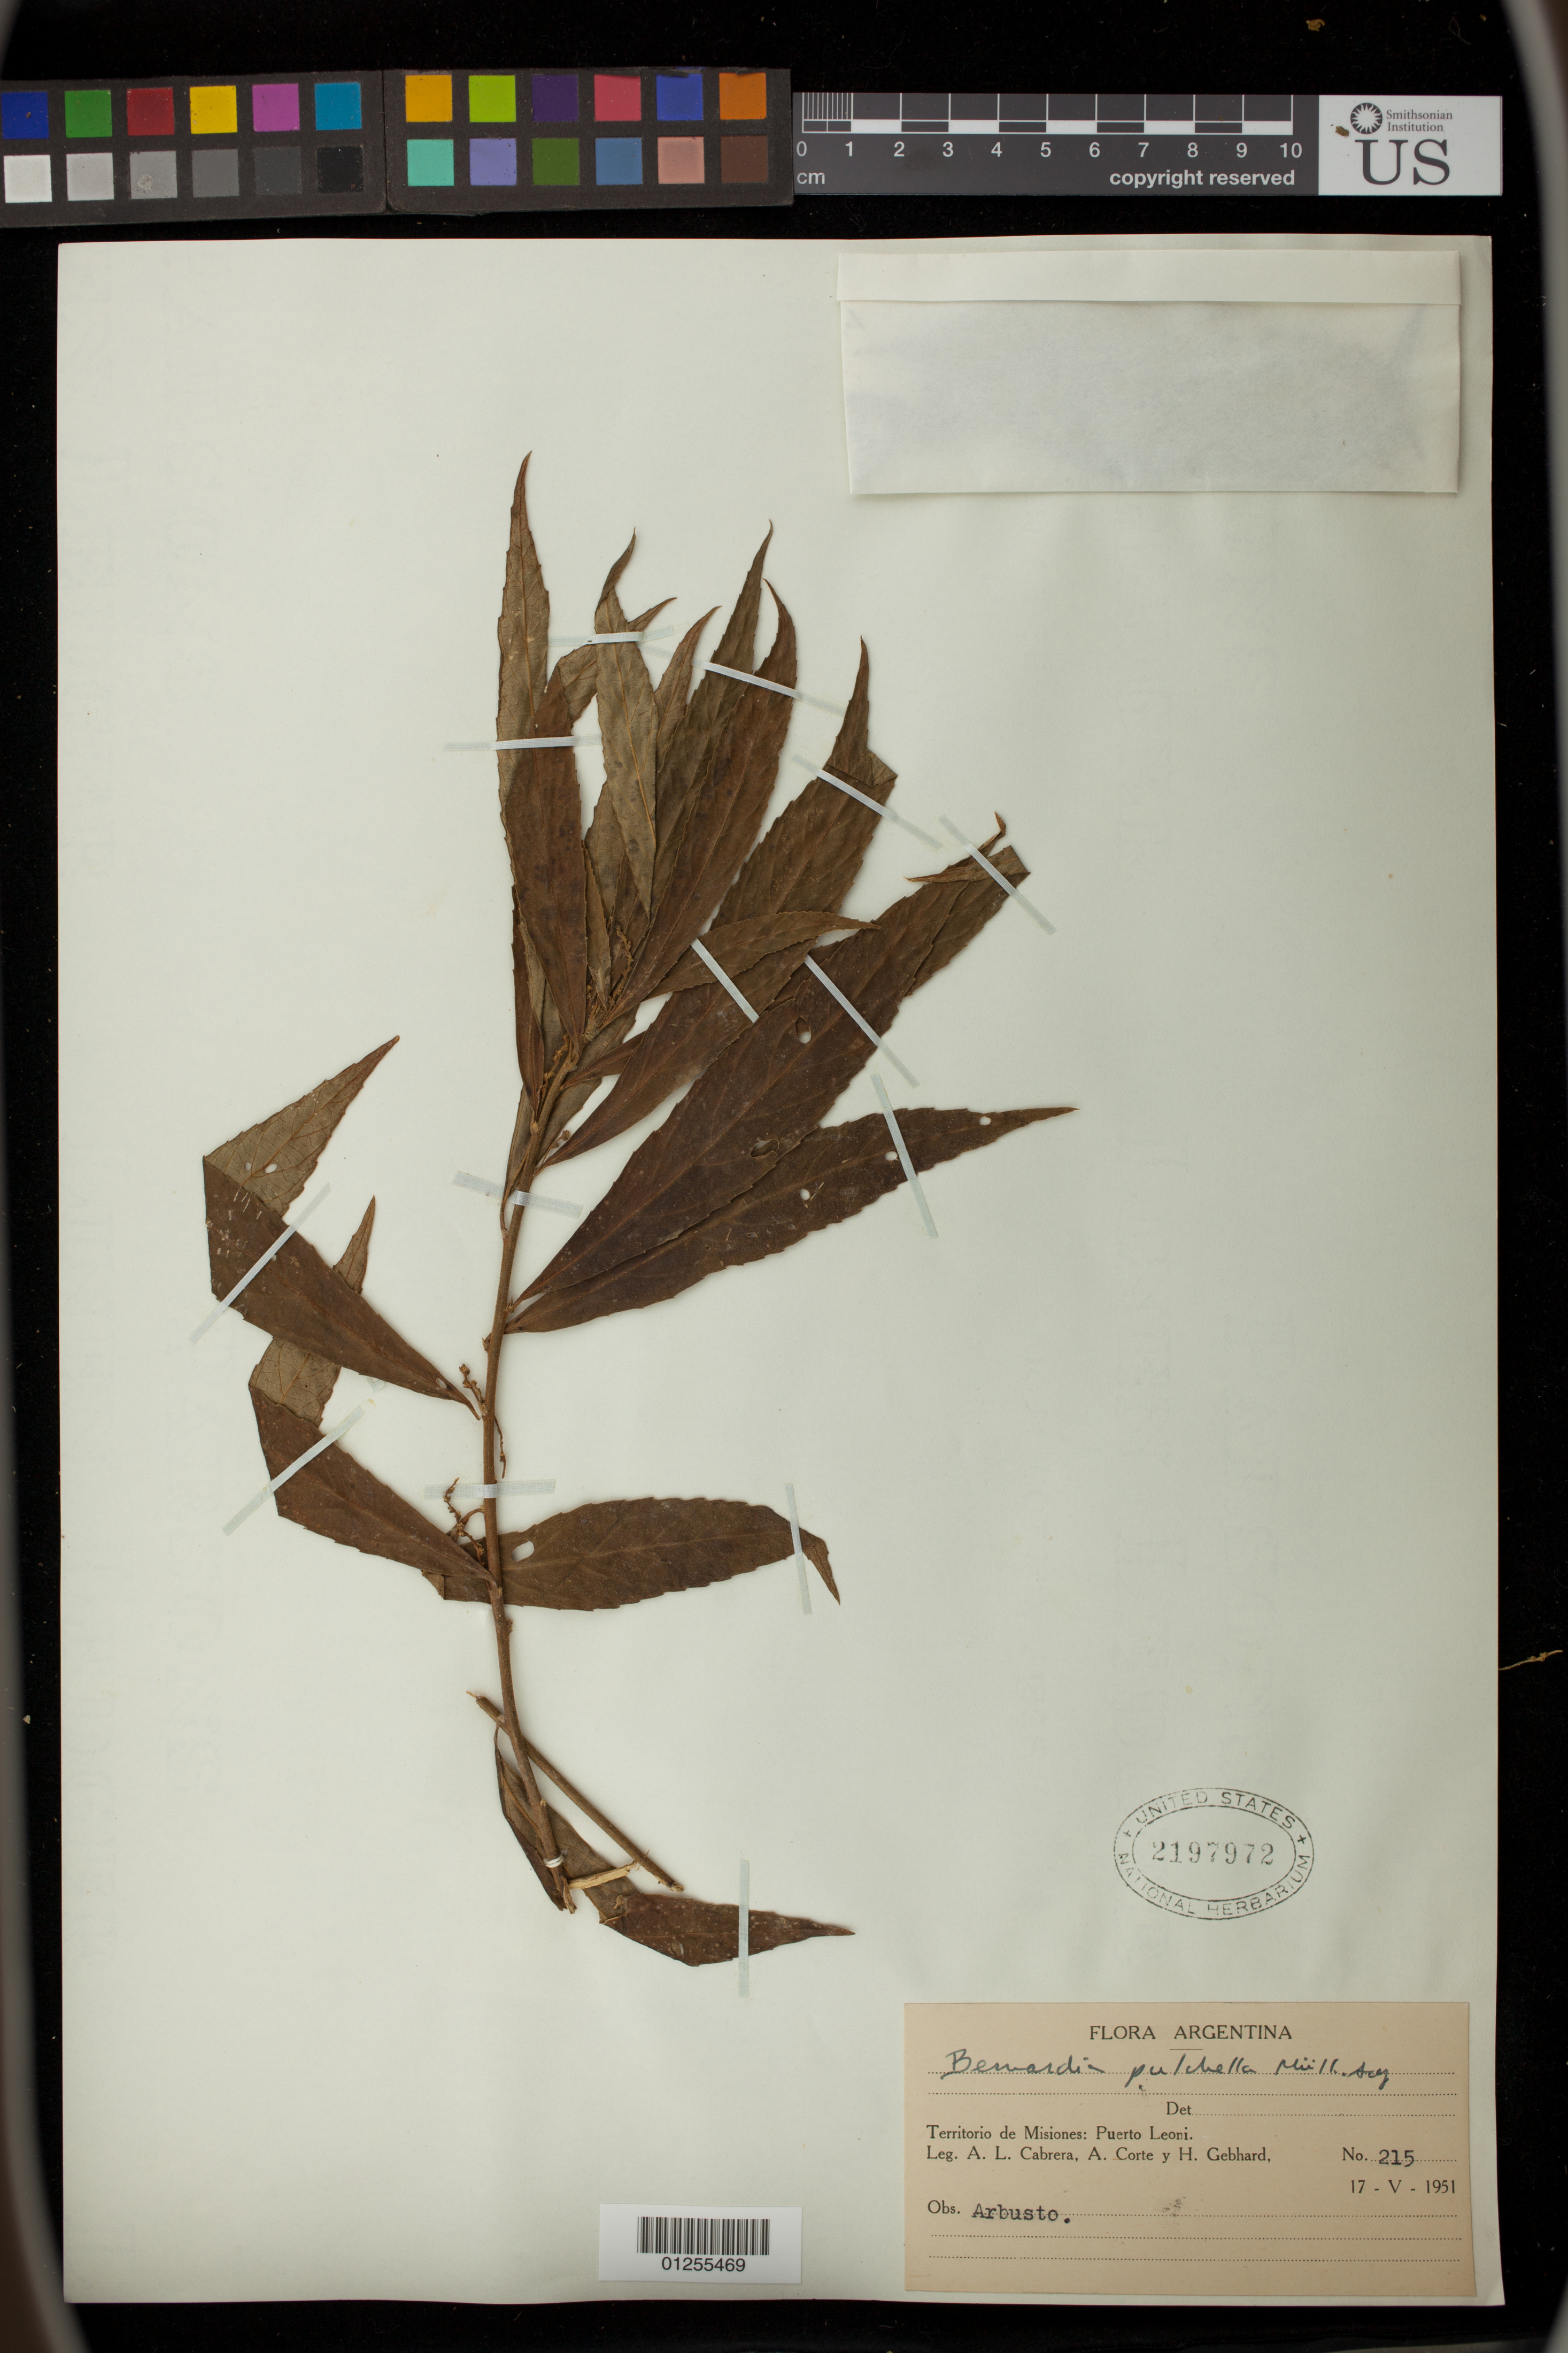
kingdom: Plantae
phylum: Tracheophyta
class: Magnoliopsida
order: Malpighiales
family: Euphorbiaceae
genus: Bernardia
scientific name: Bernardia pulchella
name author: (Baill.) Müll. Arg.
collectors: A. L. Cabrera, A. Corte & H. Gebhard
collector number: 215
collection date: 1951-05-17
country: Argentina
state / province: Misiones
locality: Puerto Leoni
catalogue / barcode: US 2197972